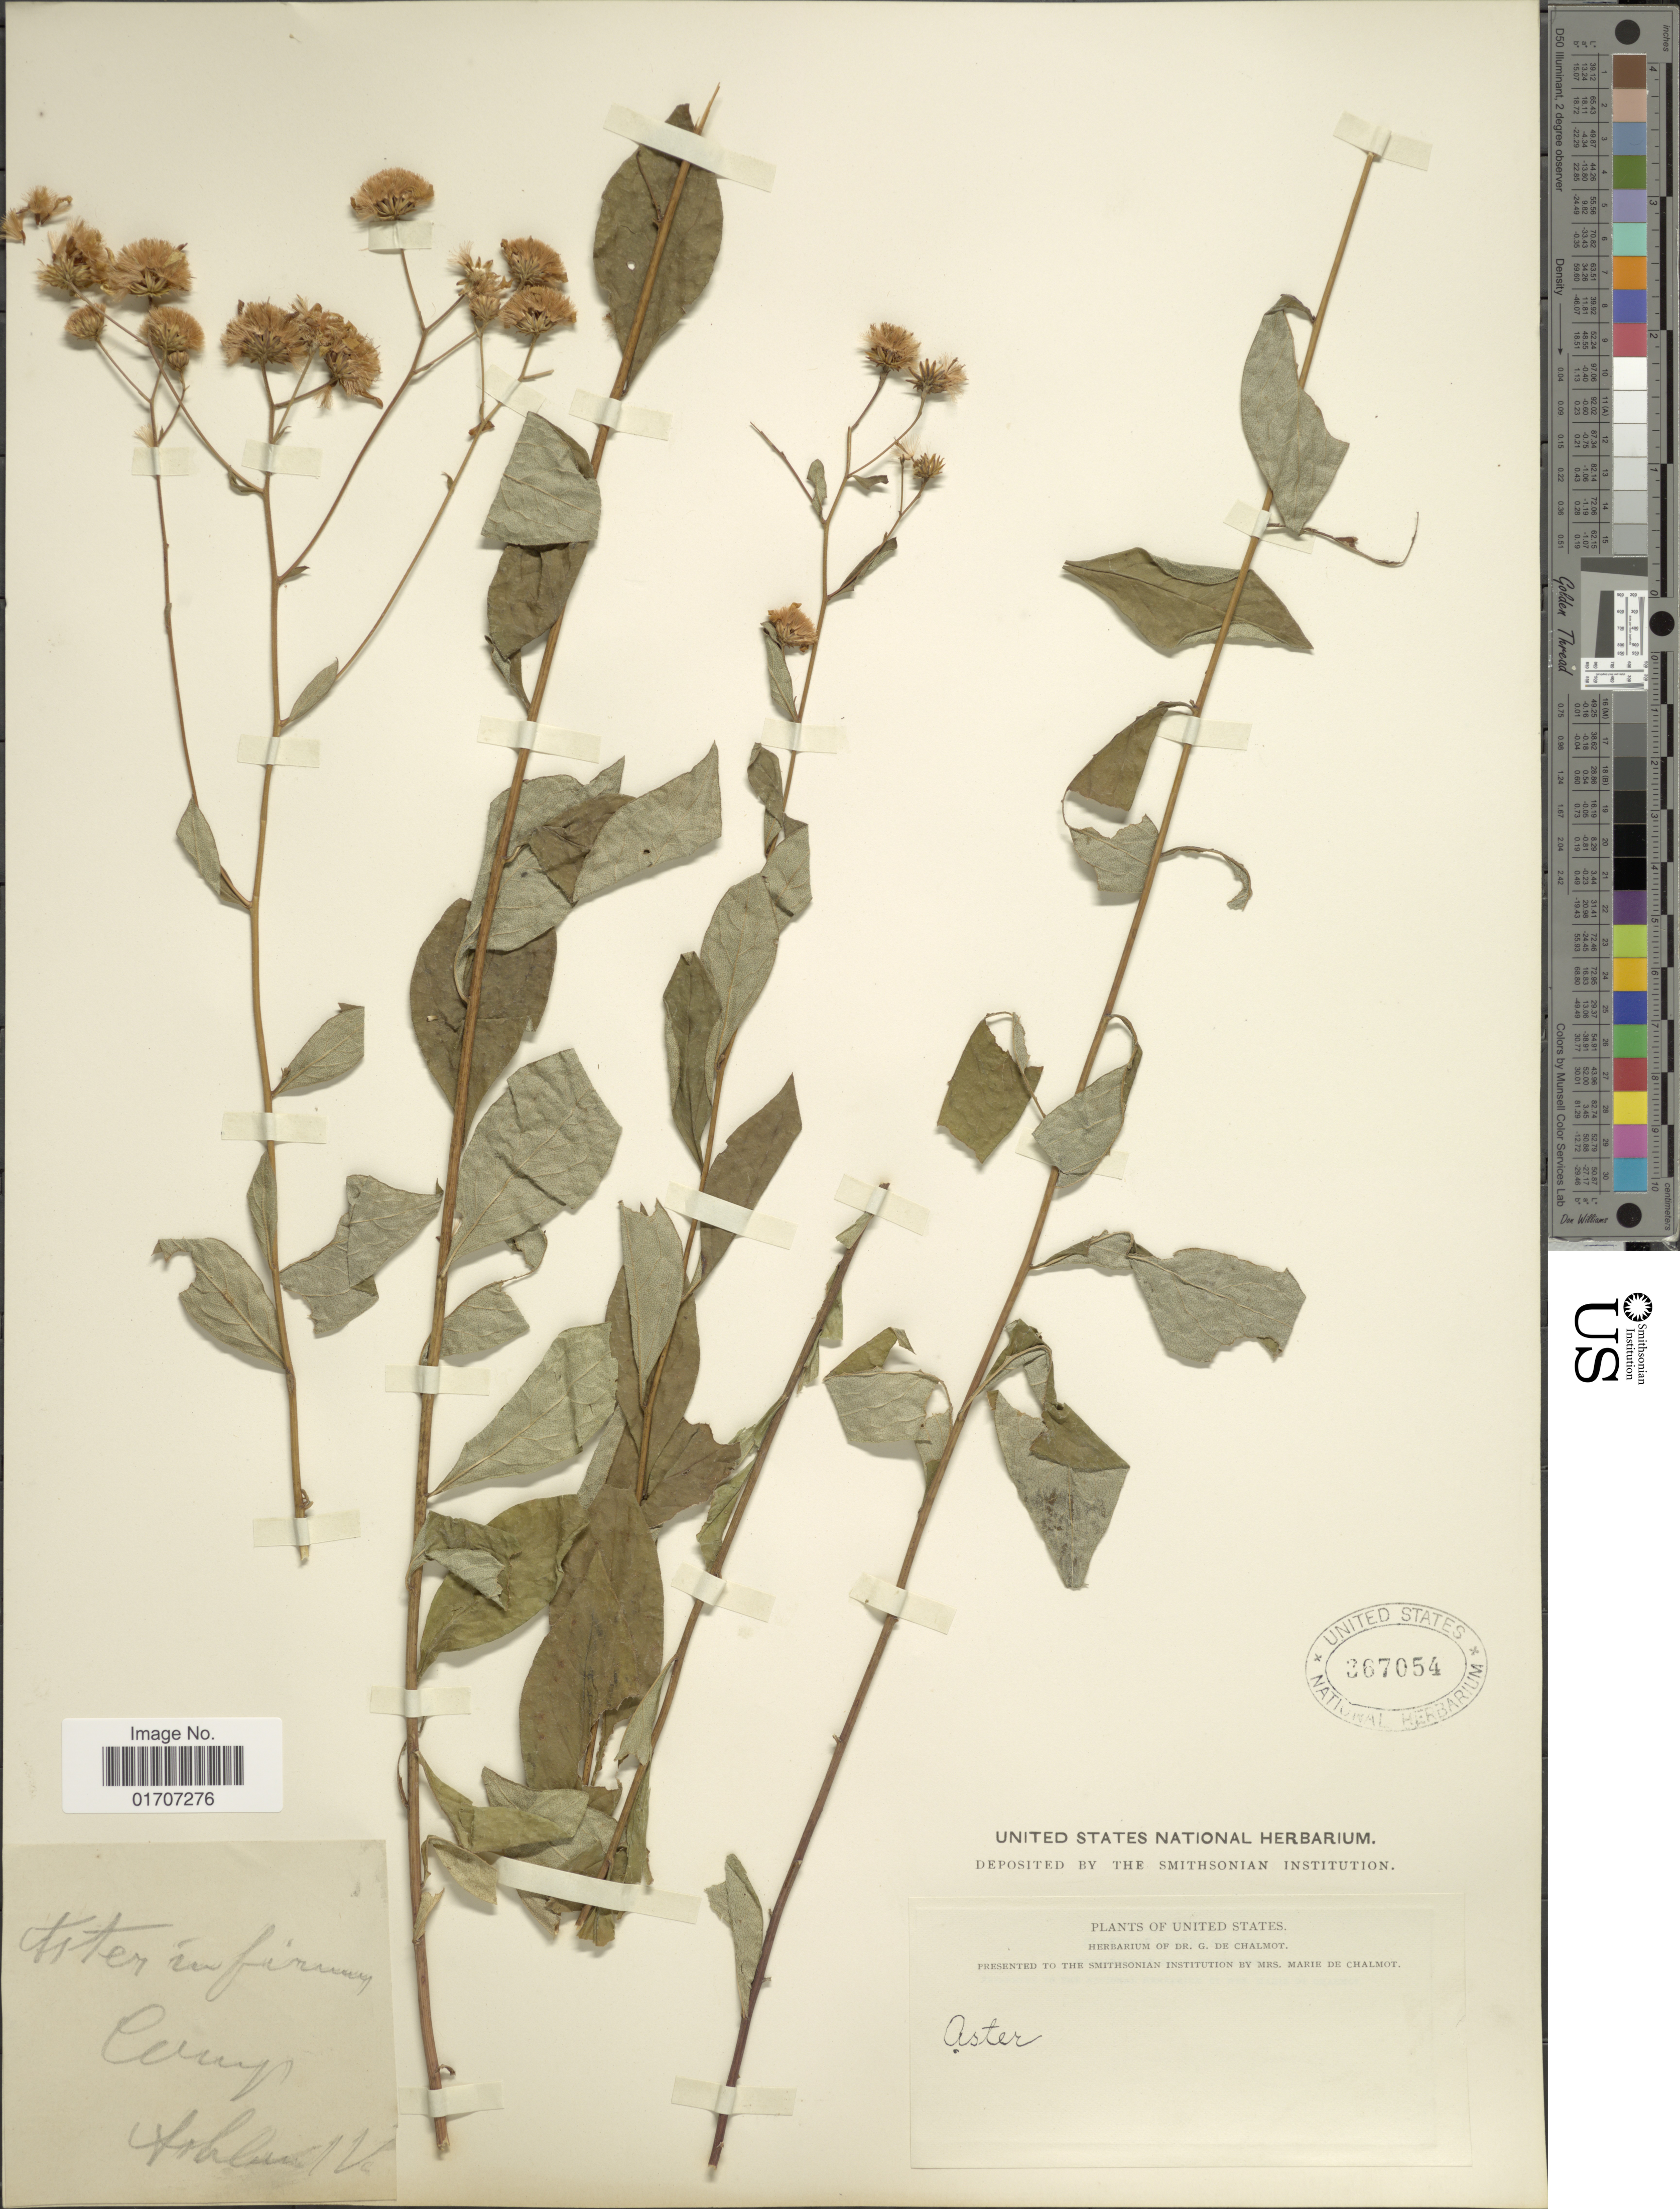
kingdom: Plantae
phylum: Tracheophyta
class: Magnoliopsida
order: Asterales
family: Asteraceae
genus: Doellingeria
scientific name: Doellingeria infirma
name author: (Michx.) Greene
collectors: ex herb. G. de Chalmot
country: United States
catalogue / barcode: US 367054